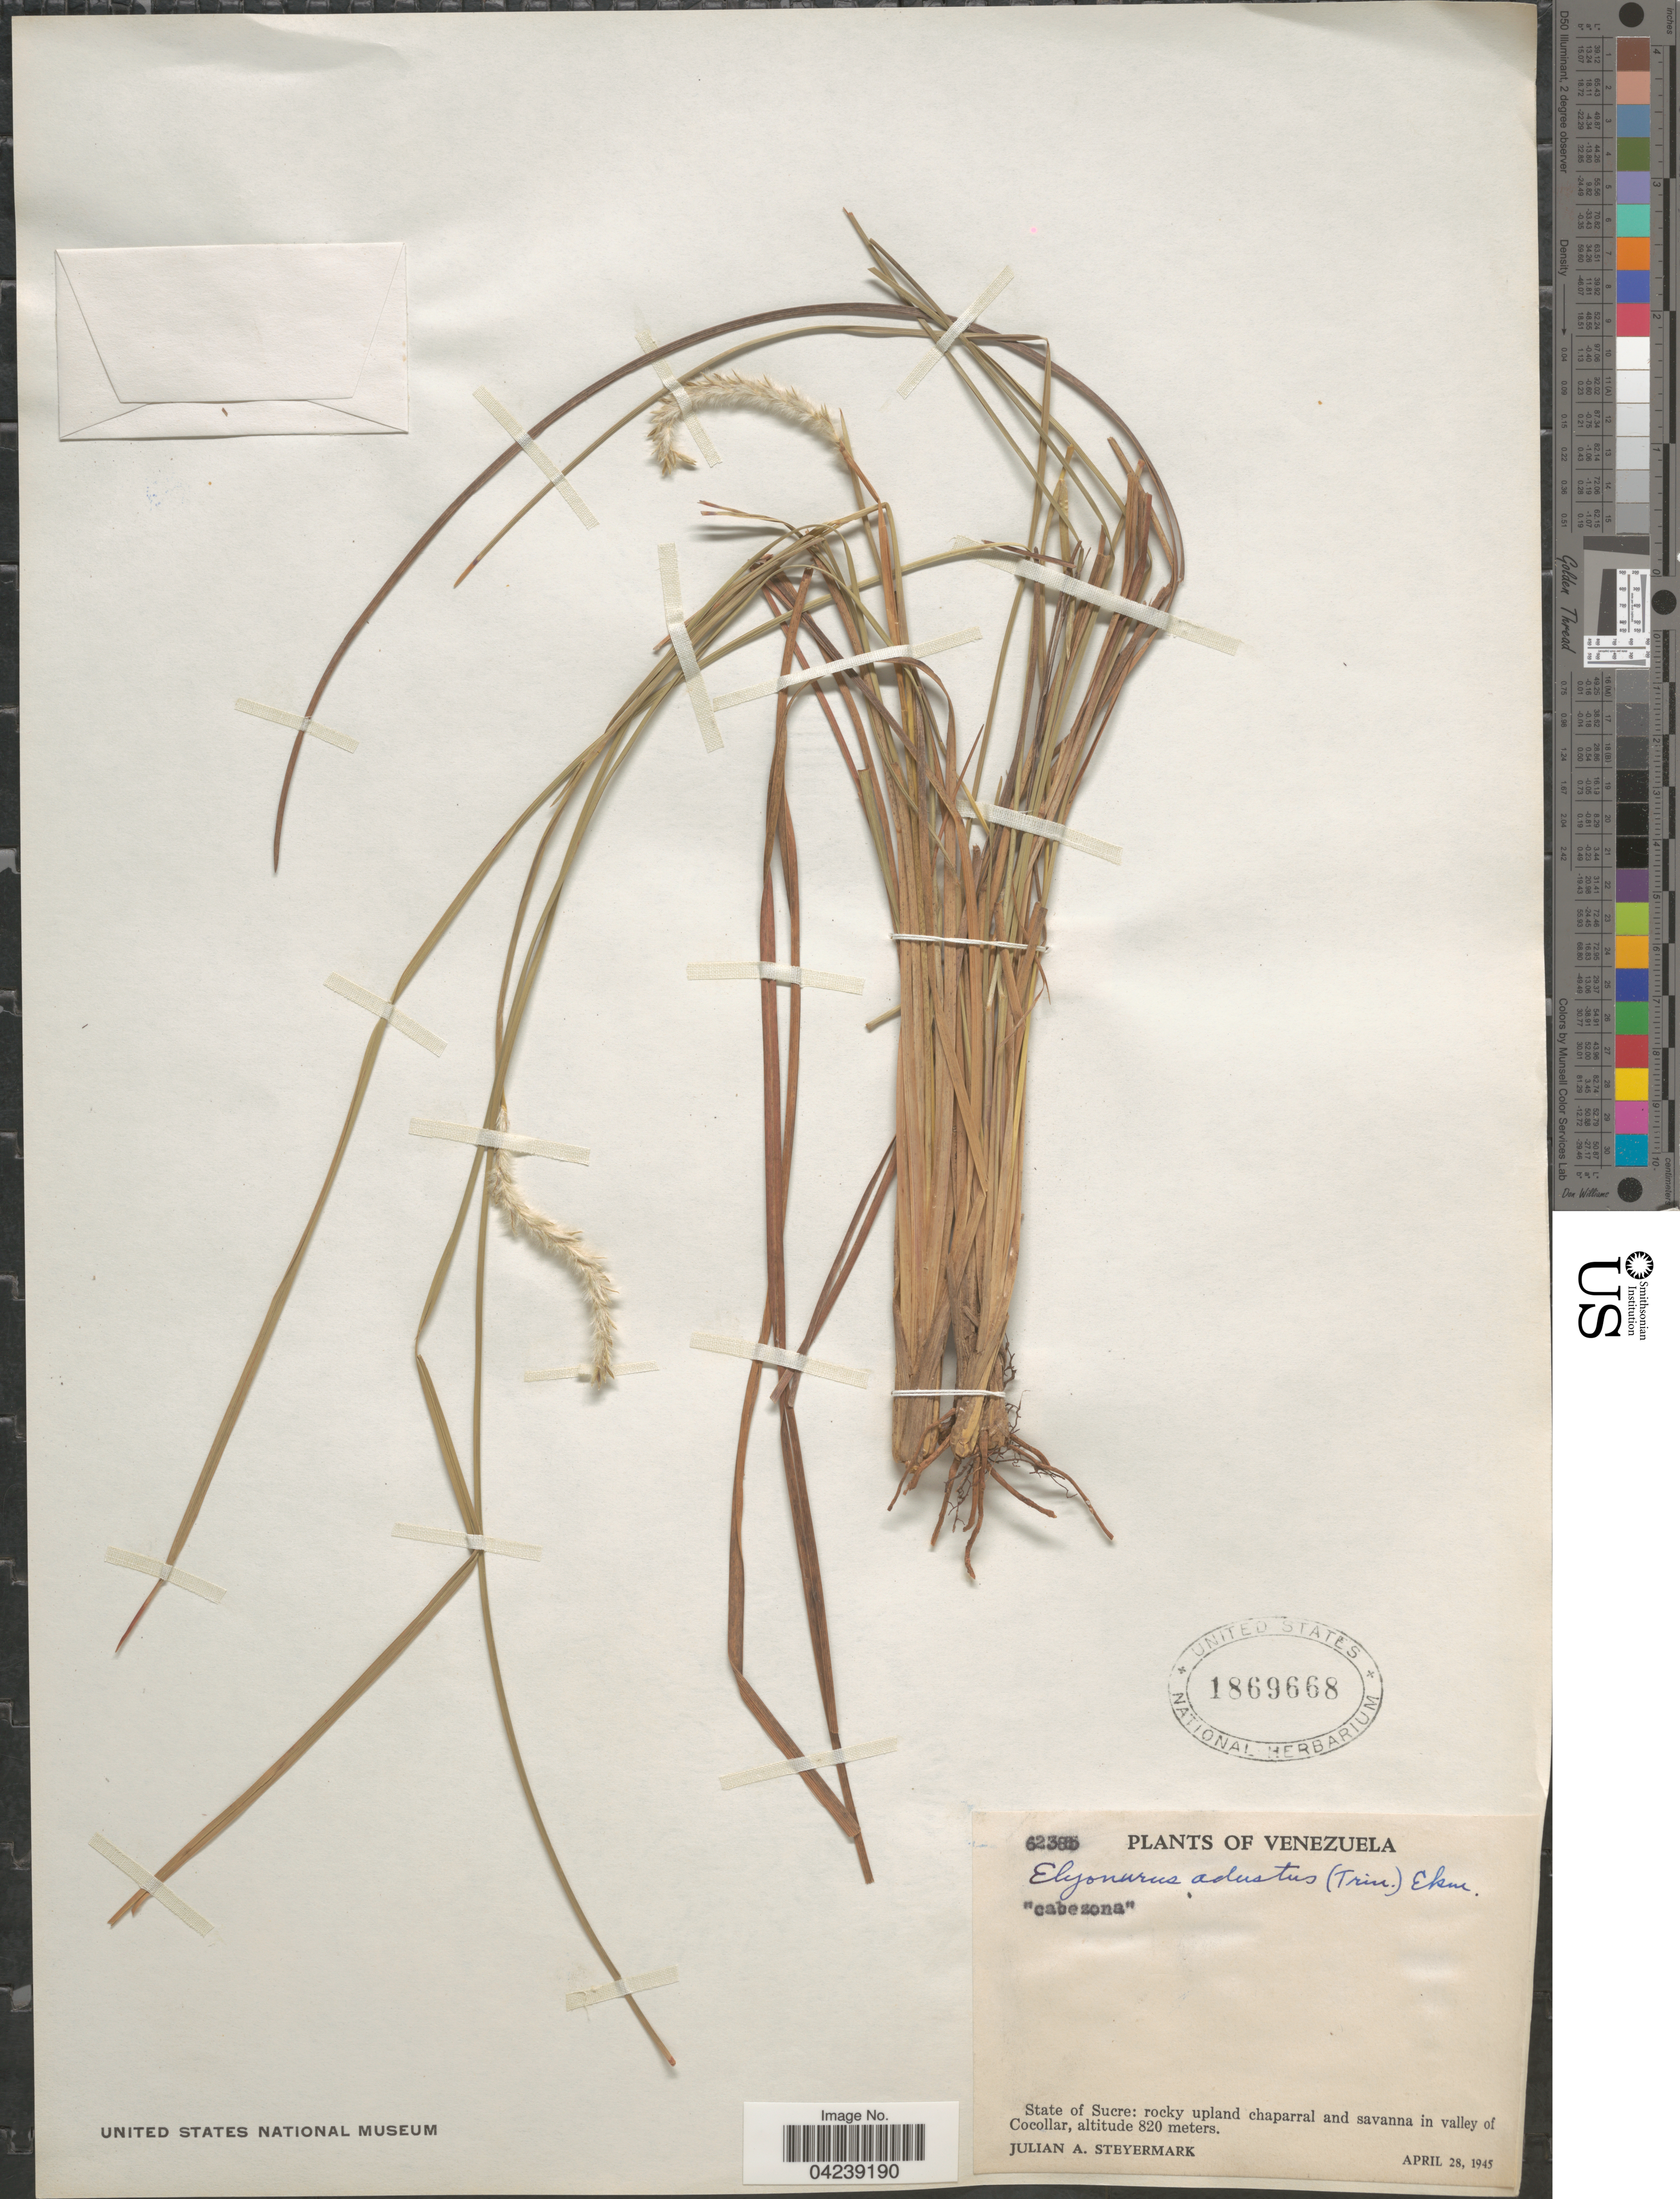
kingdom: Plantae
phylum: Tracheophyta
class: Liliopsida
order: Poales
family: Poaceae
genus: Elionurus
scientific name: Elionurus muticus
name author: (Spreng.) Kuntze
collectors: J. Steyermark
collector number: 62385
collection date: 1945-04-28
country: Colombia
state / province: Sucre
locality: Rocky upland chaparral and savanna in valley of Cocollar.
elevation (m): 820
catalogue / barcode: US 1869668